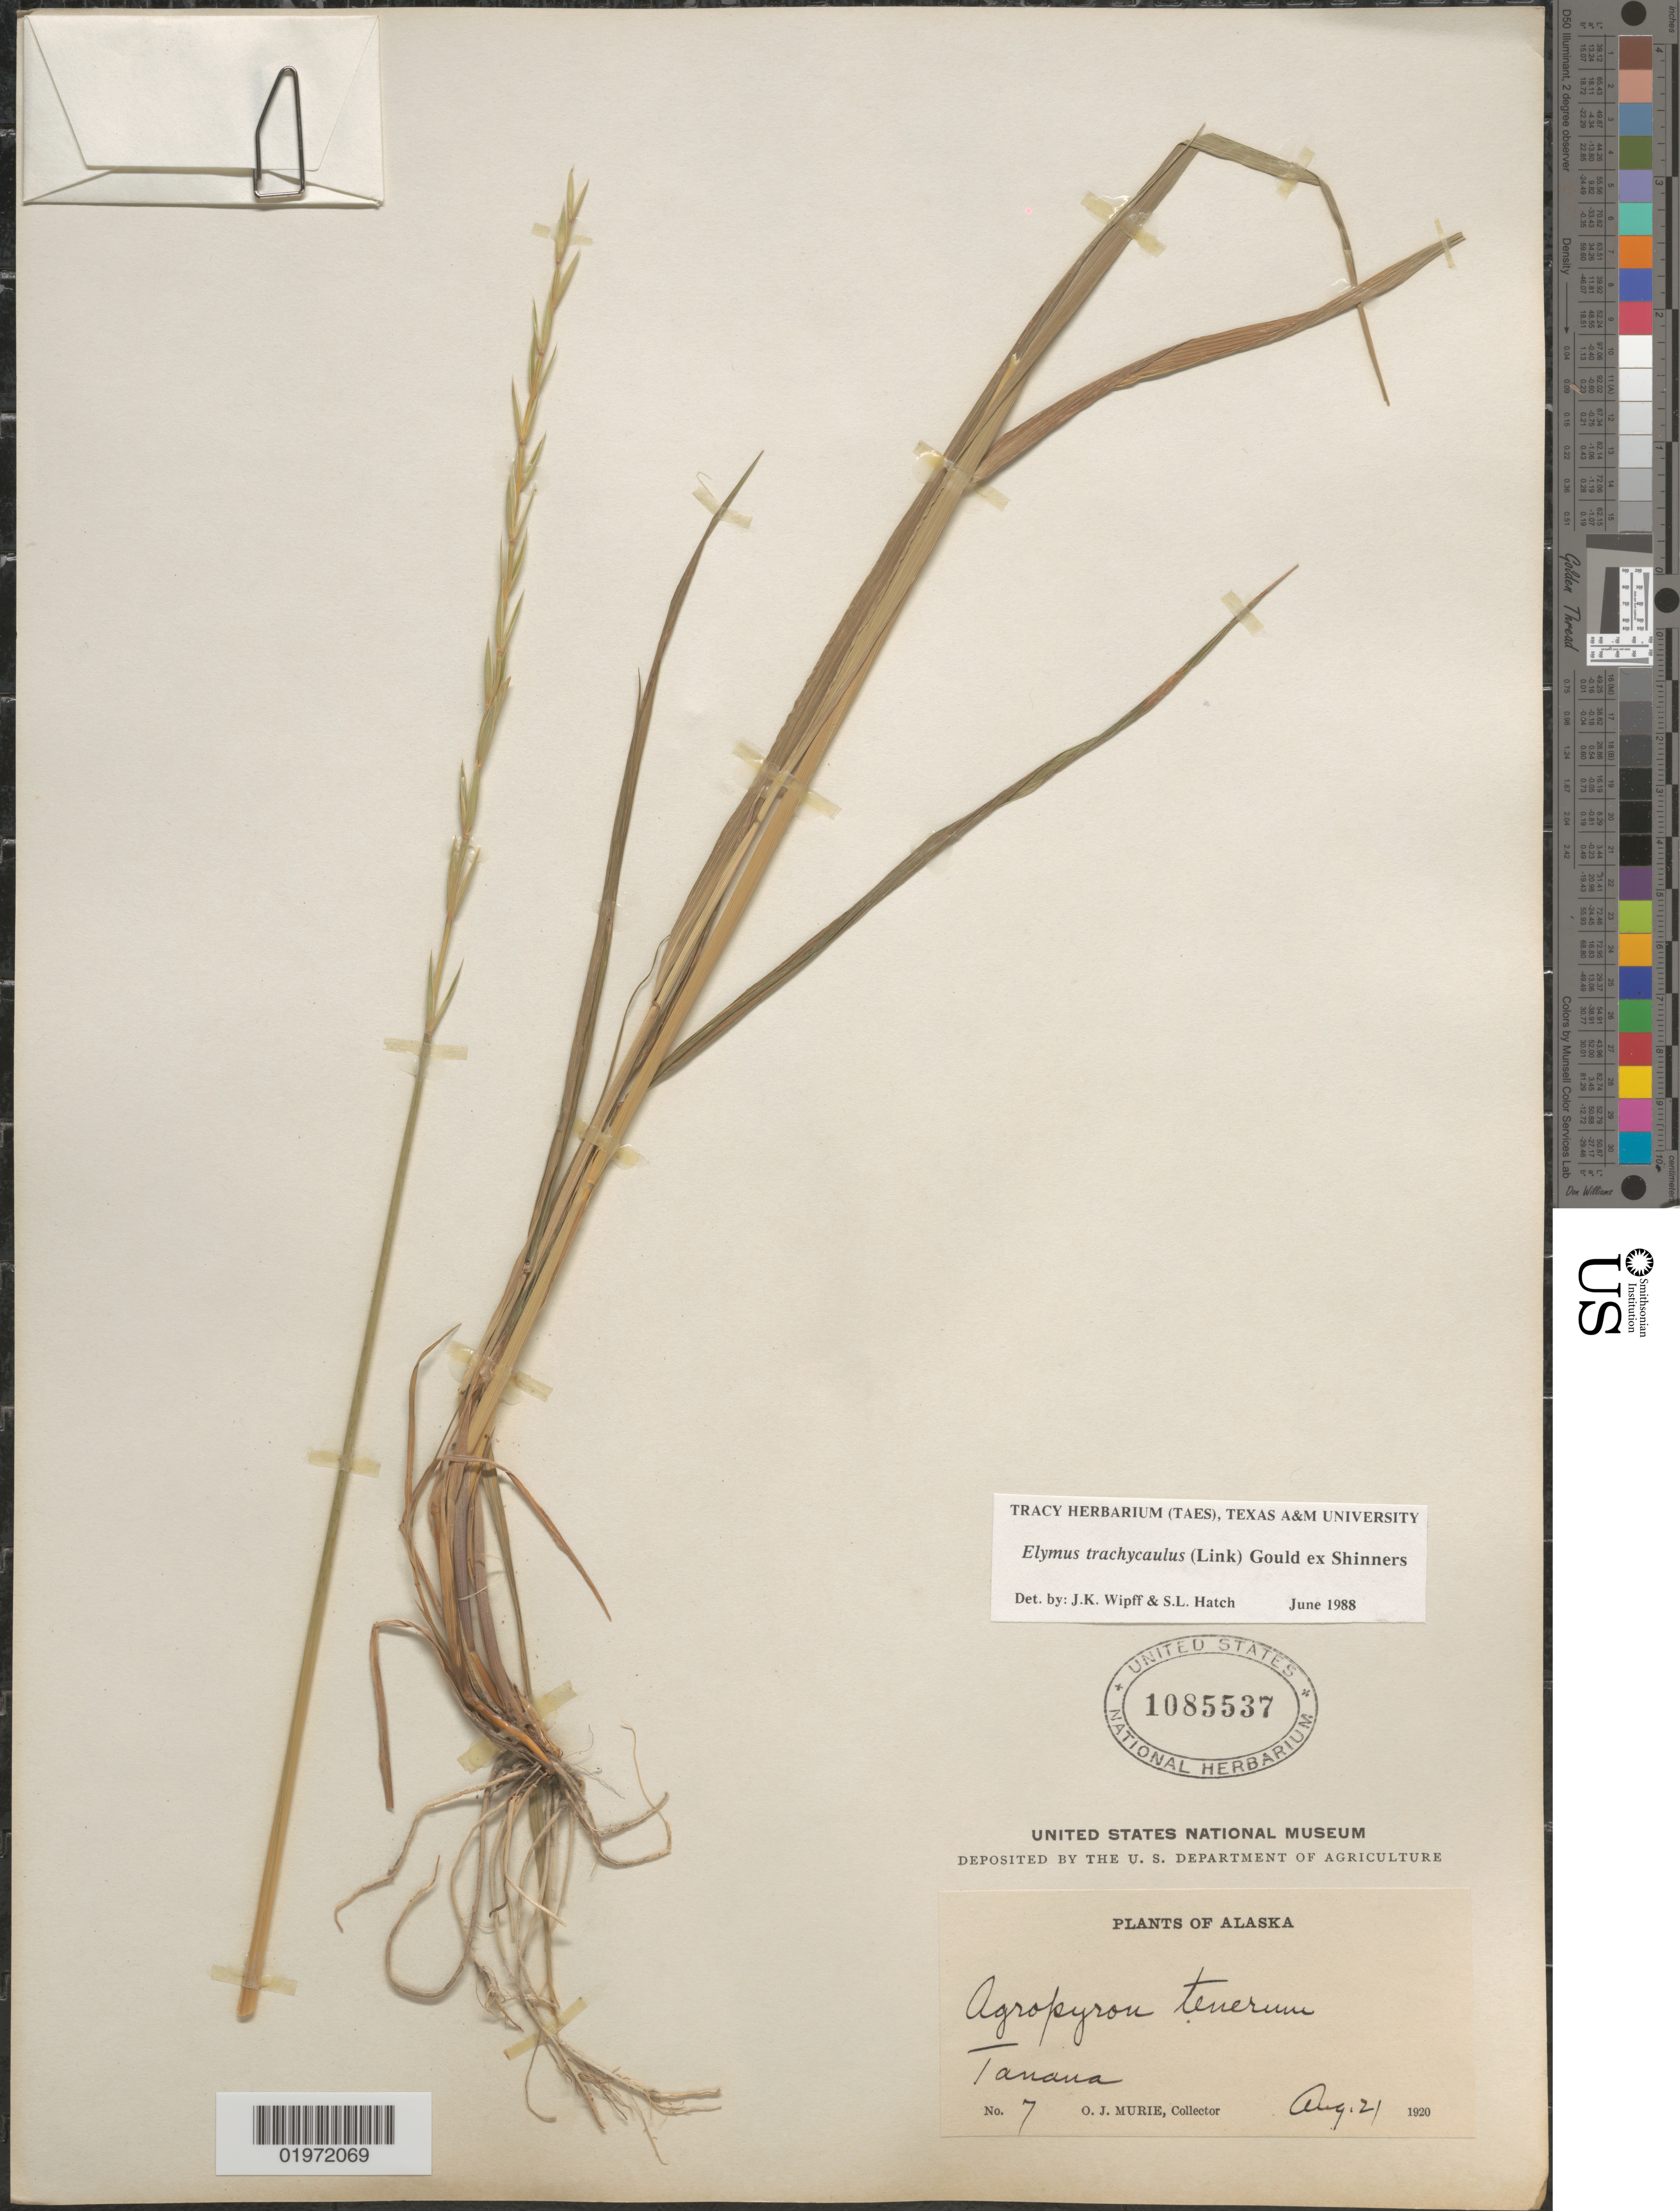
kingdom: Plantae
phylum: Tracheophyta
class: Liliopsida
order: Poales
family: Poaceae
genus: Elymus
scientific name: Elymus trachycaulus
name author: (Link) Gould ex Shinners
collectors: O. Murie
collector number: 7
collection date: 1920-08-21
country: United States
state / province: Alaska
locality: Tanana.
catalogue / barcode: US 1085537